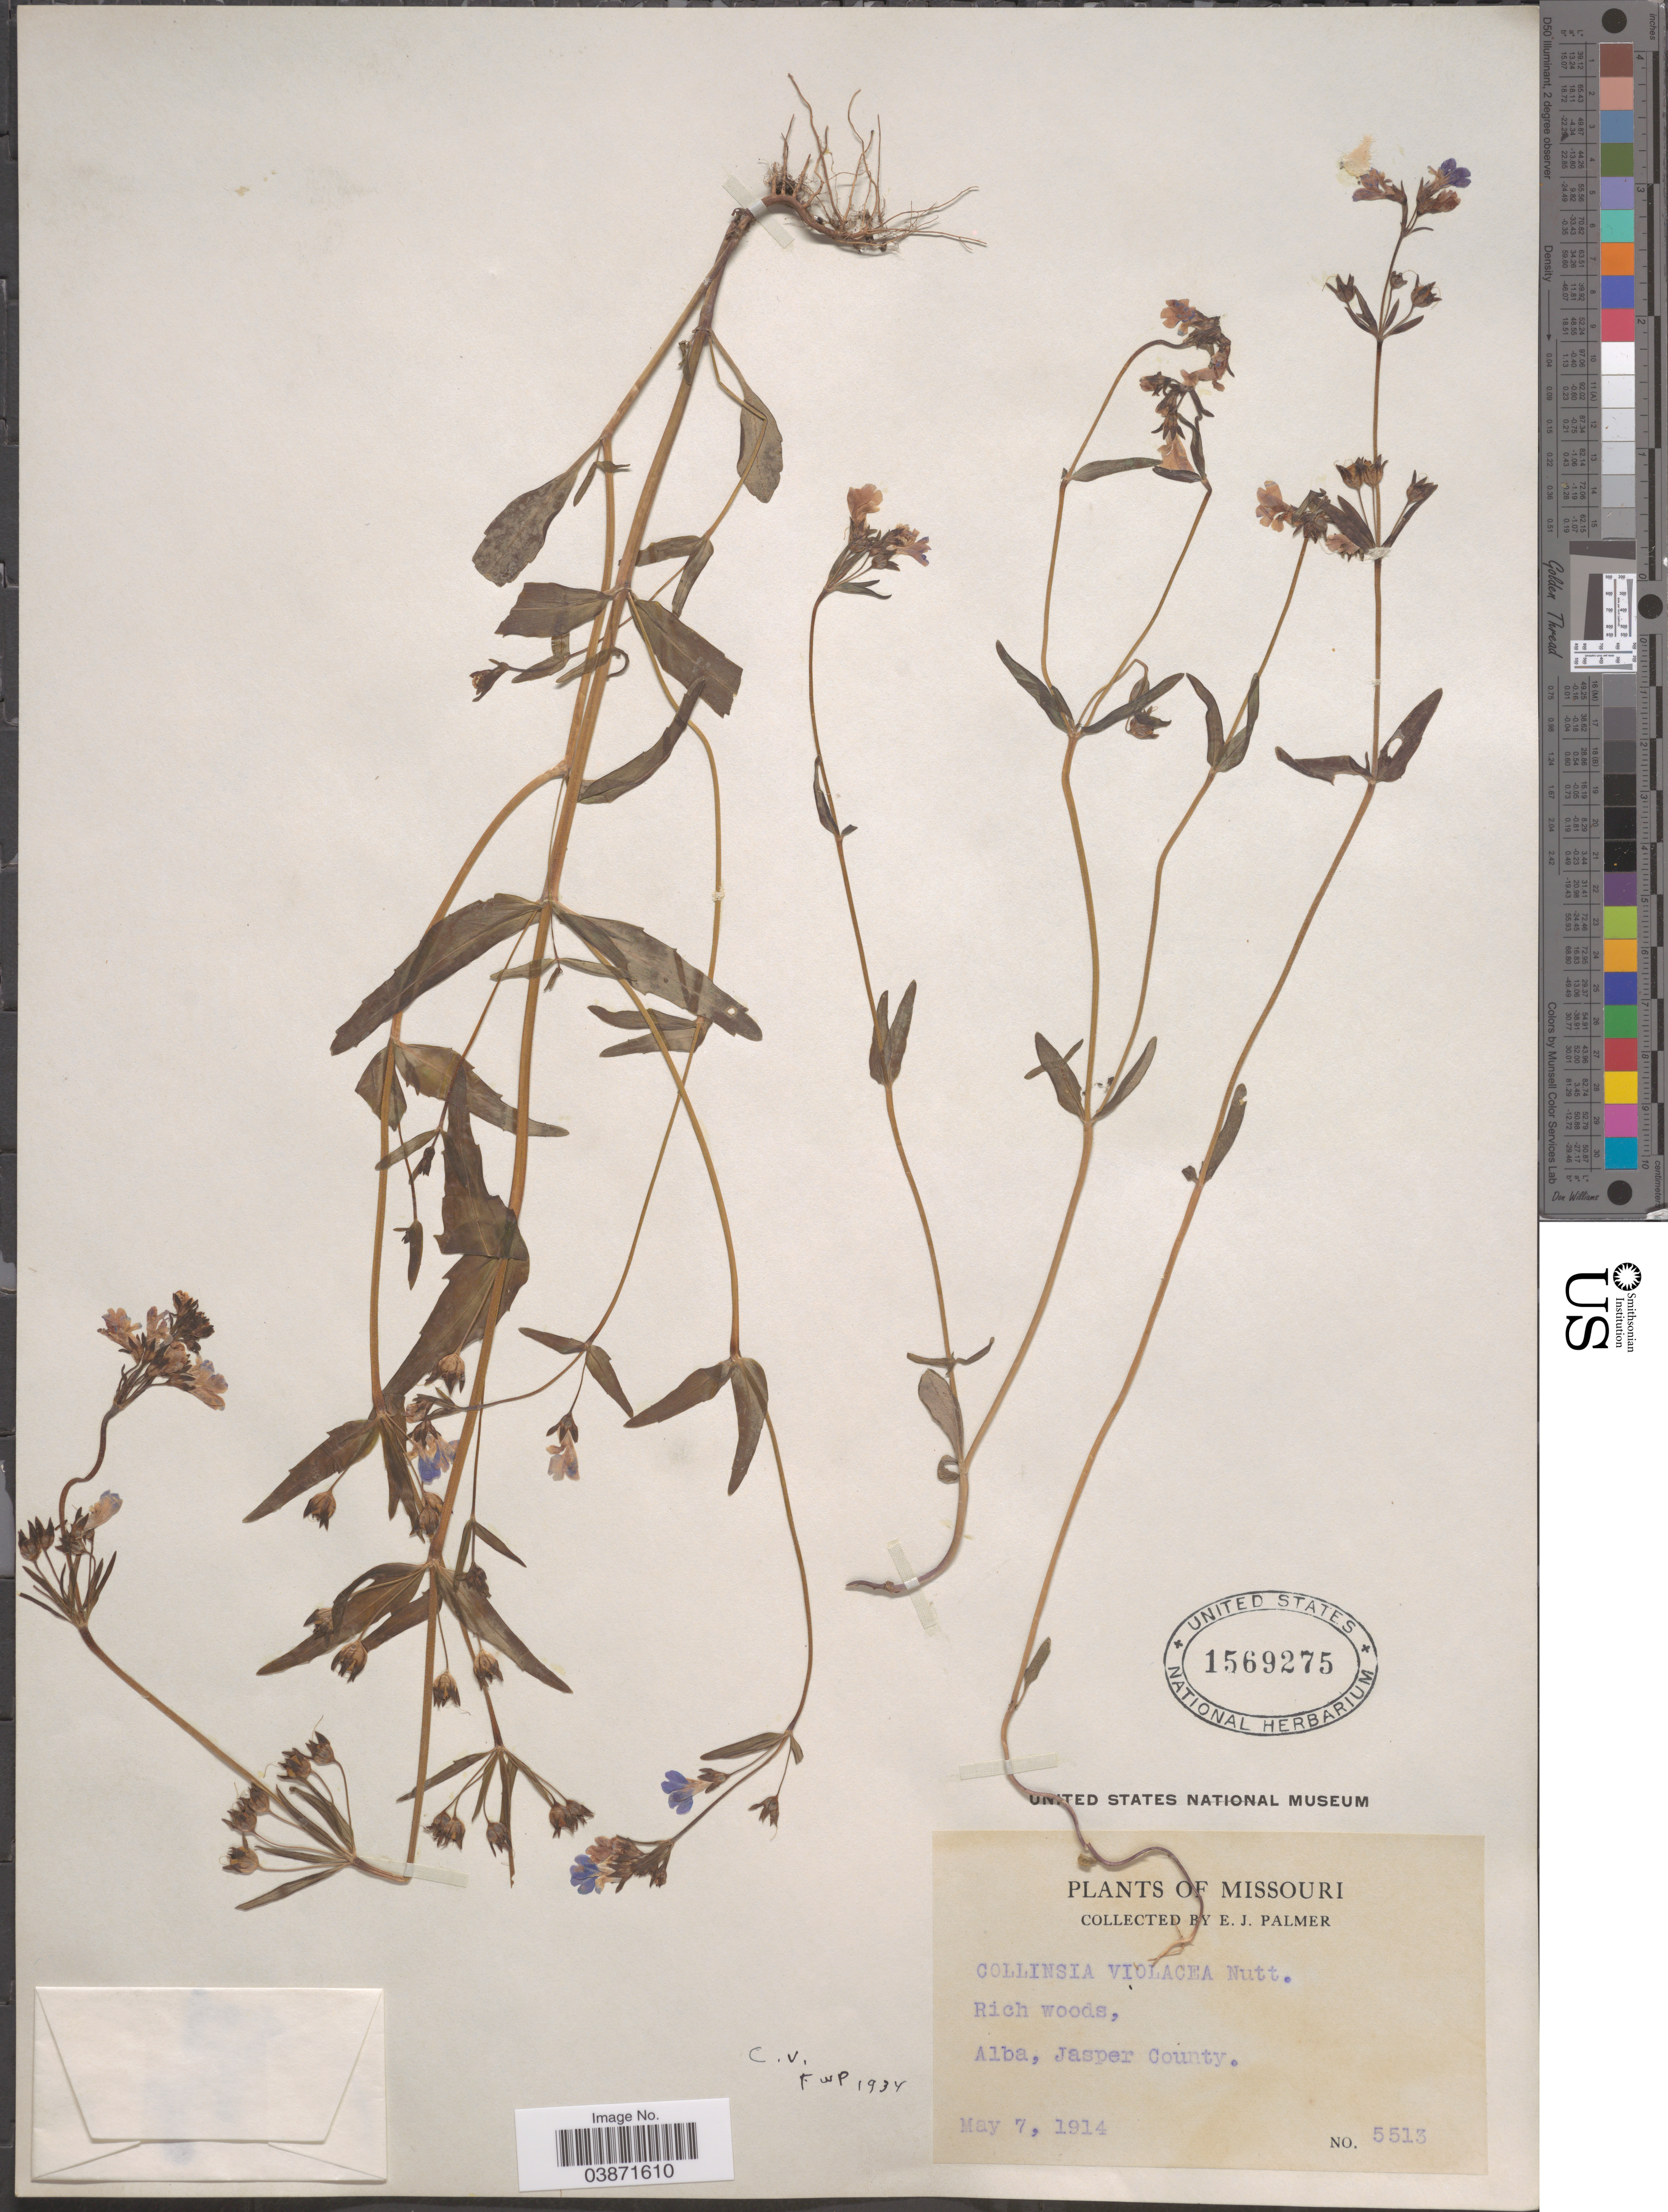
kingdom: Plantae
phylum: Tracheophyta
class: Magnoliopsida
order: Lamiales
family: Plantaginaceae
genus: Collinsia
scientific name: Collinsia violacea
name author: Nutt.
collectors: E. J. Palmer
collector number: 5513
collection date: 1914-05-07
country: United States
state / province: Missouri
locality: Alba, Jasper County.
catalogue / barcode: US 1569275